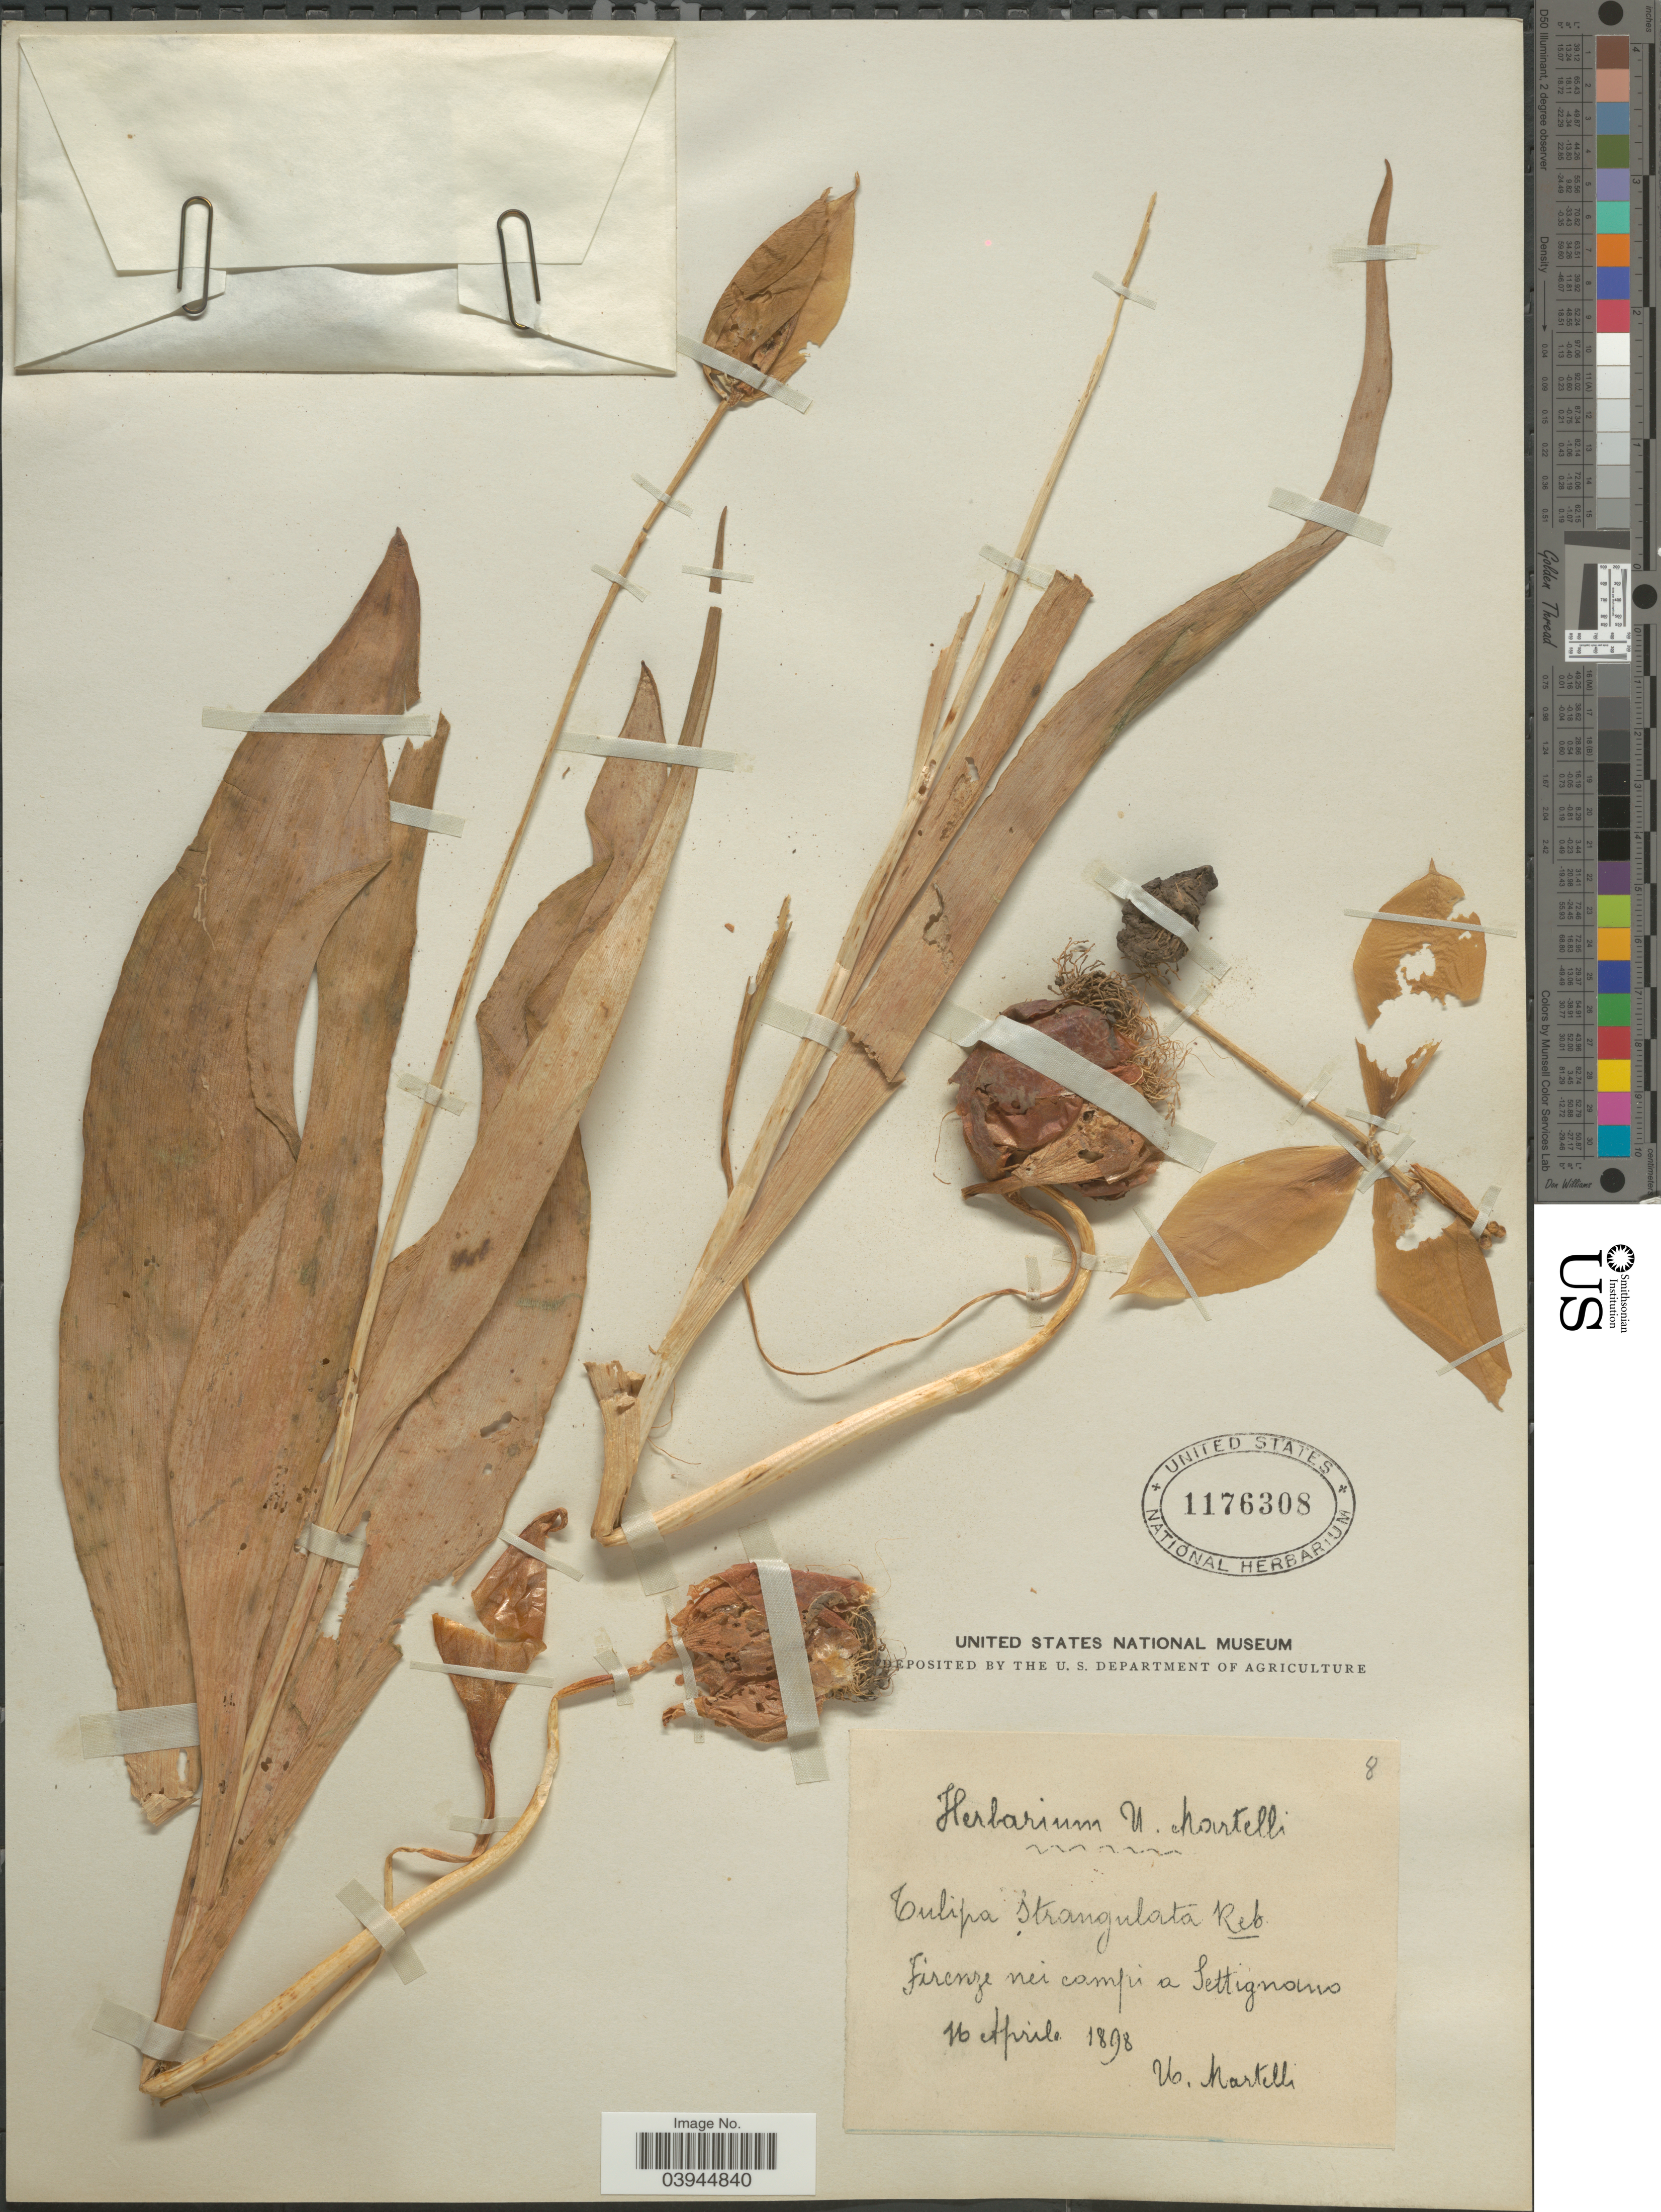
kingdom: Plantae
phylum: Tracheophyta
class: Liliopsida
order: Liliales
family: Liliaceae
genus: Tulipa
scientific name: Tulipa strangulata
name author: Reboul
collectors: U. Martelli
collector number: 8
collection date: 1898-04-16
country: Italy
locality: Firenze nei campi a Settignano.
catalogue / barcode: US 1176308